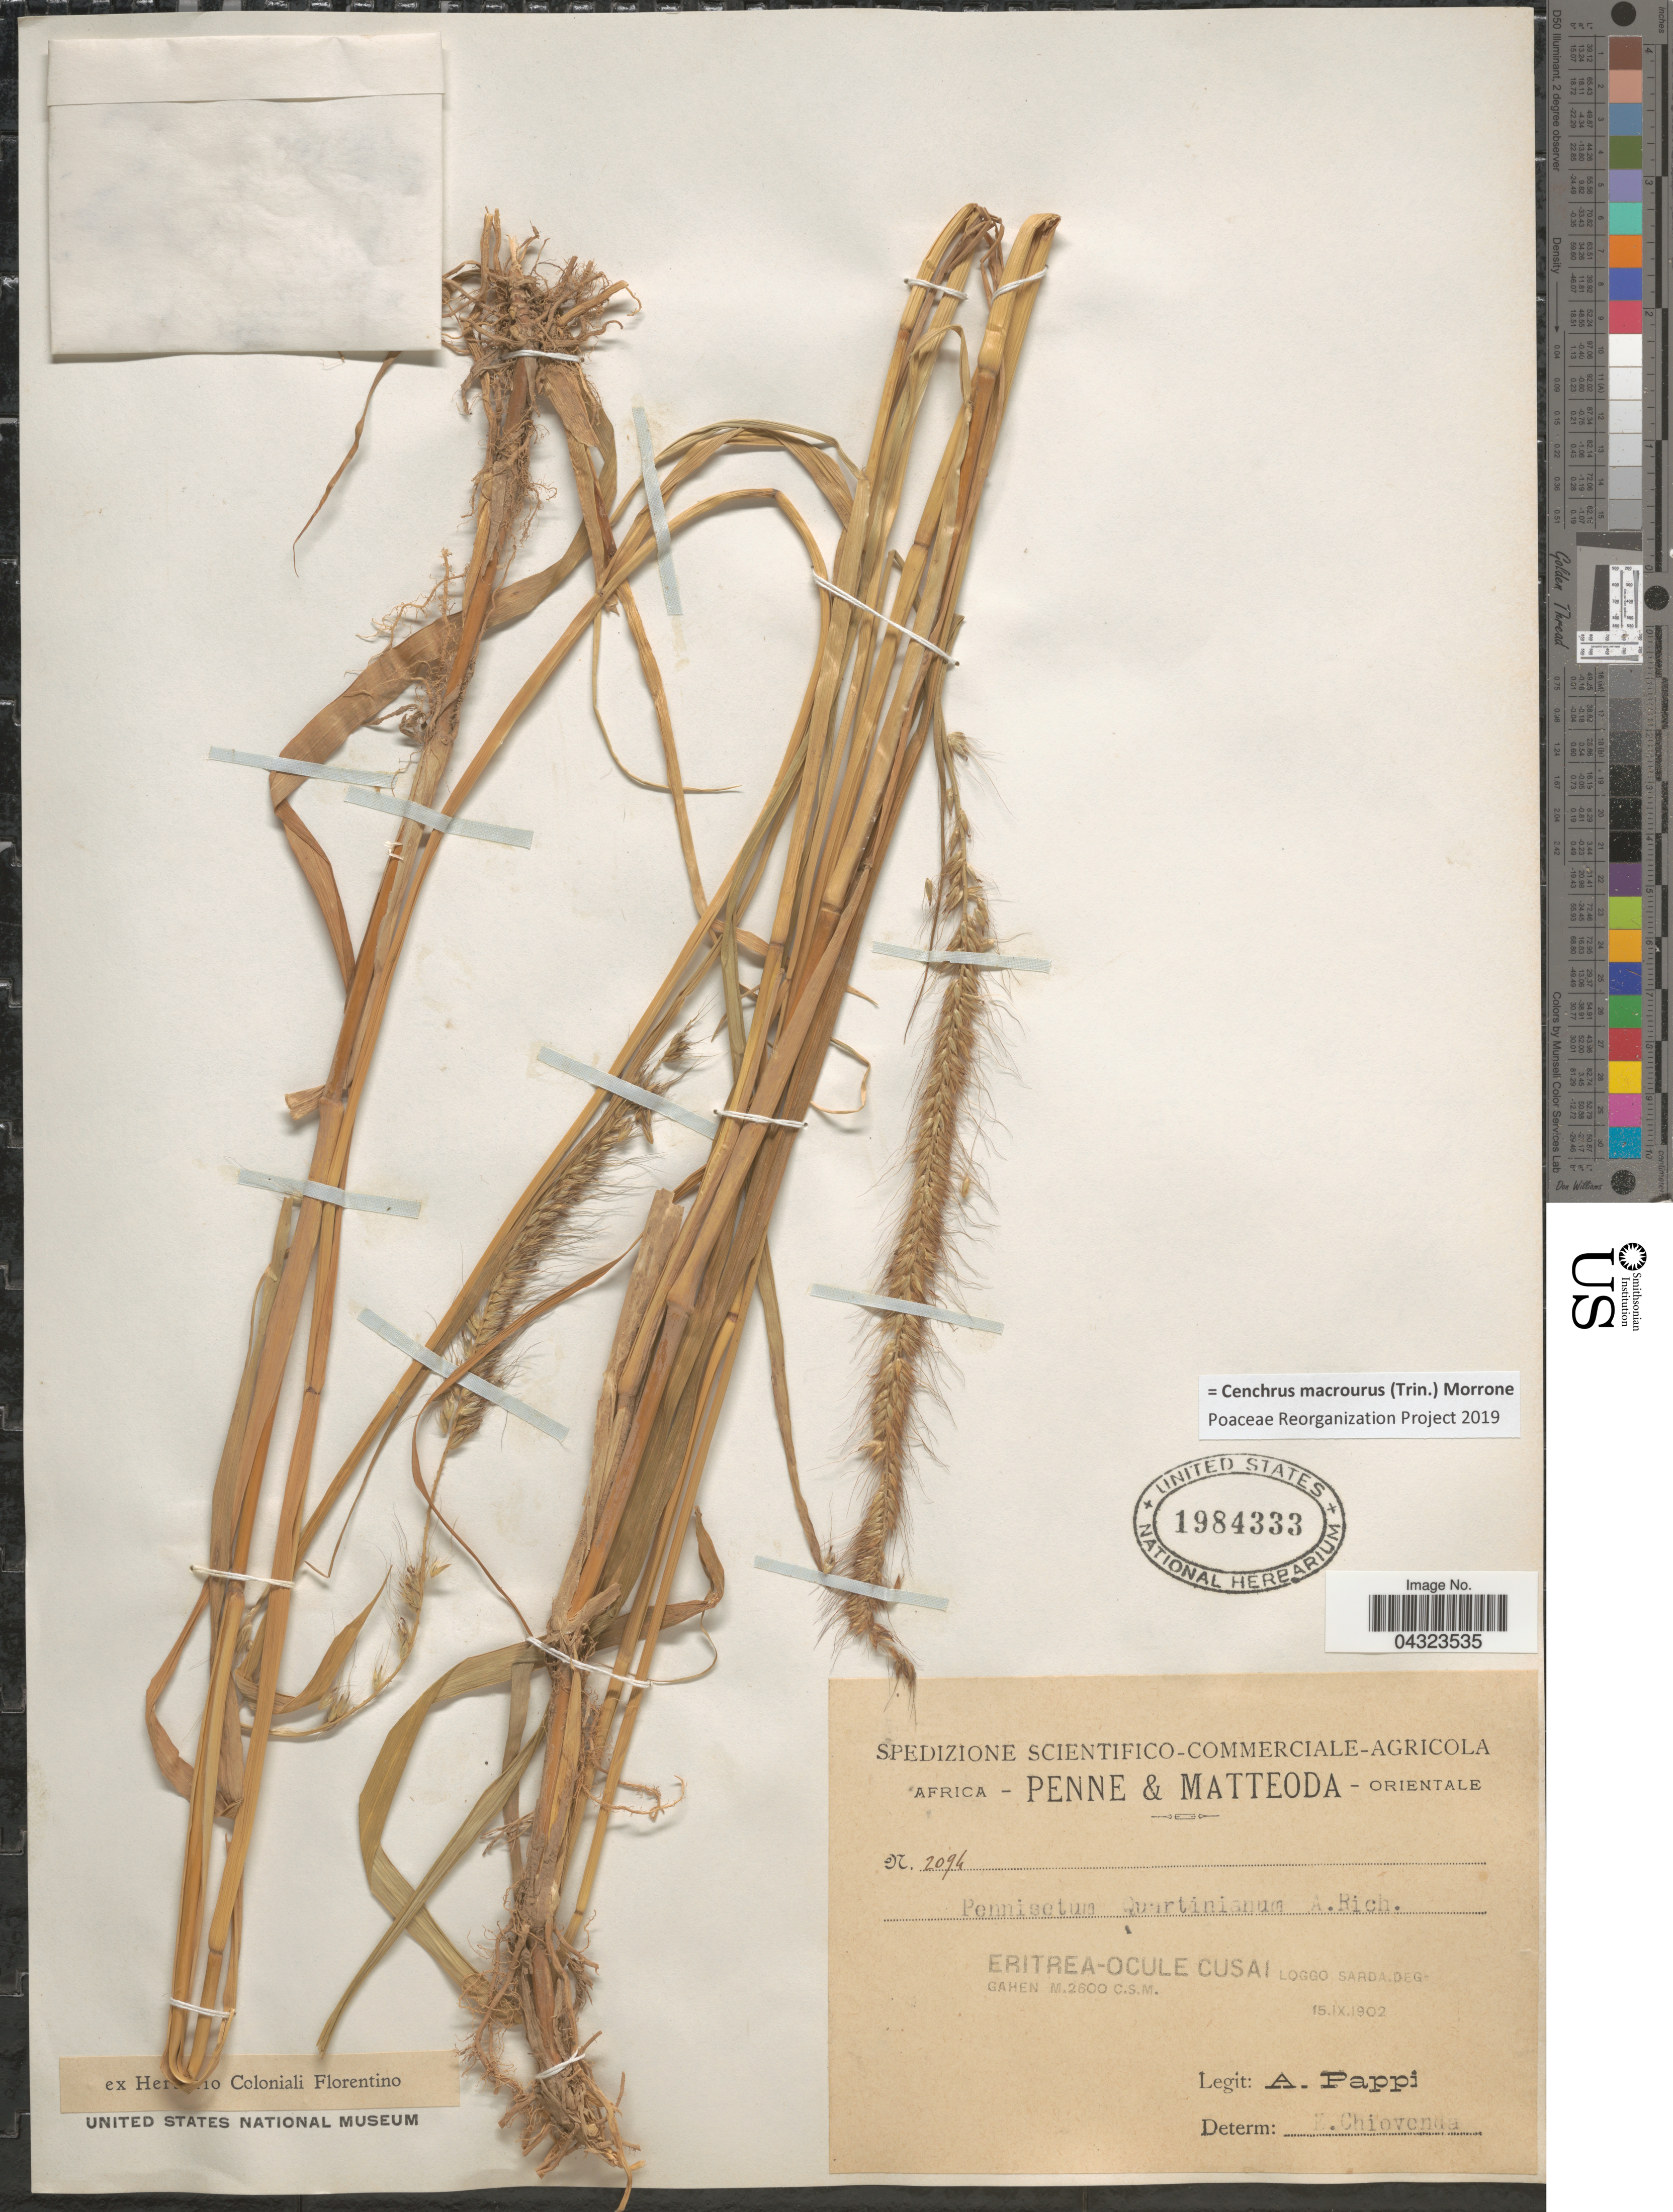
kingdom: Plantae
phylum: Tracheophyta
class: Liliopsida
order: Poales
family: Poaceae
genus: Cenchrus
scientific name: Cenchrus macrourus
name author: (Trin.) Morrone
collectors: A. Pappi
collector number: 2094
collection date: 1902-09-15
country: Eritrea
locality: Africa Orientale. Ocule Cusai Loggo Sarda. Deggahen.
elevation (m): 2600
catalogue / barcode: US 1984333